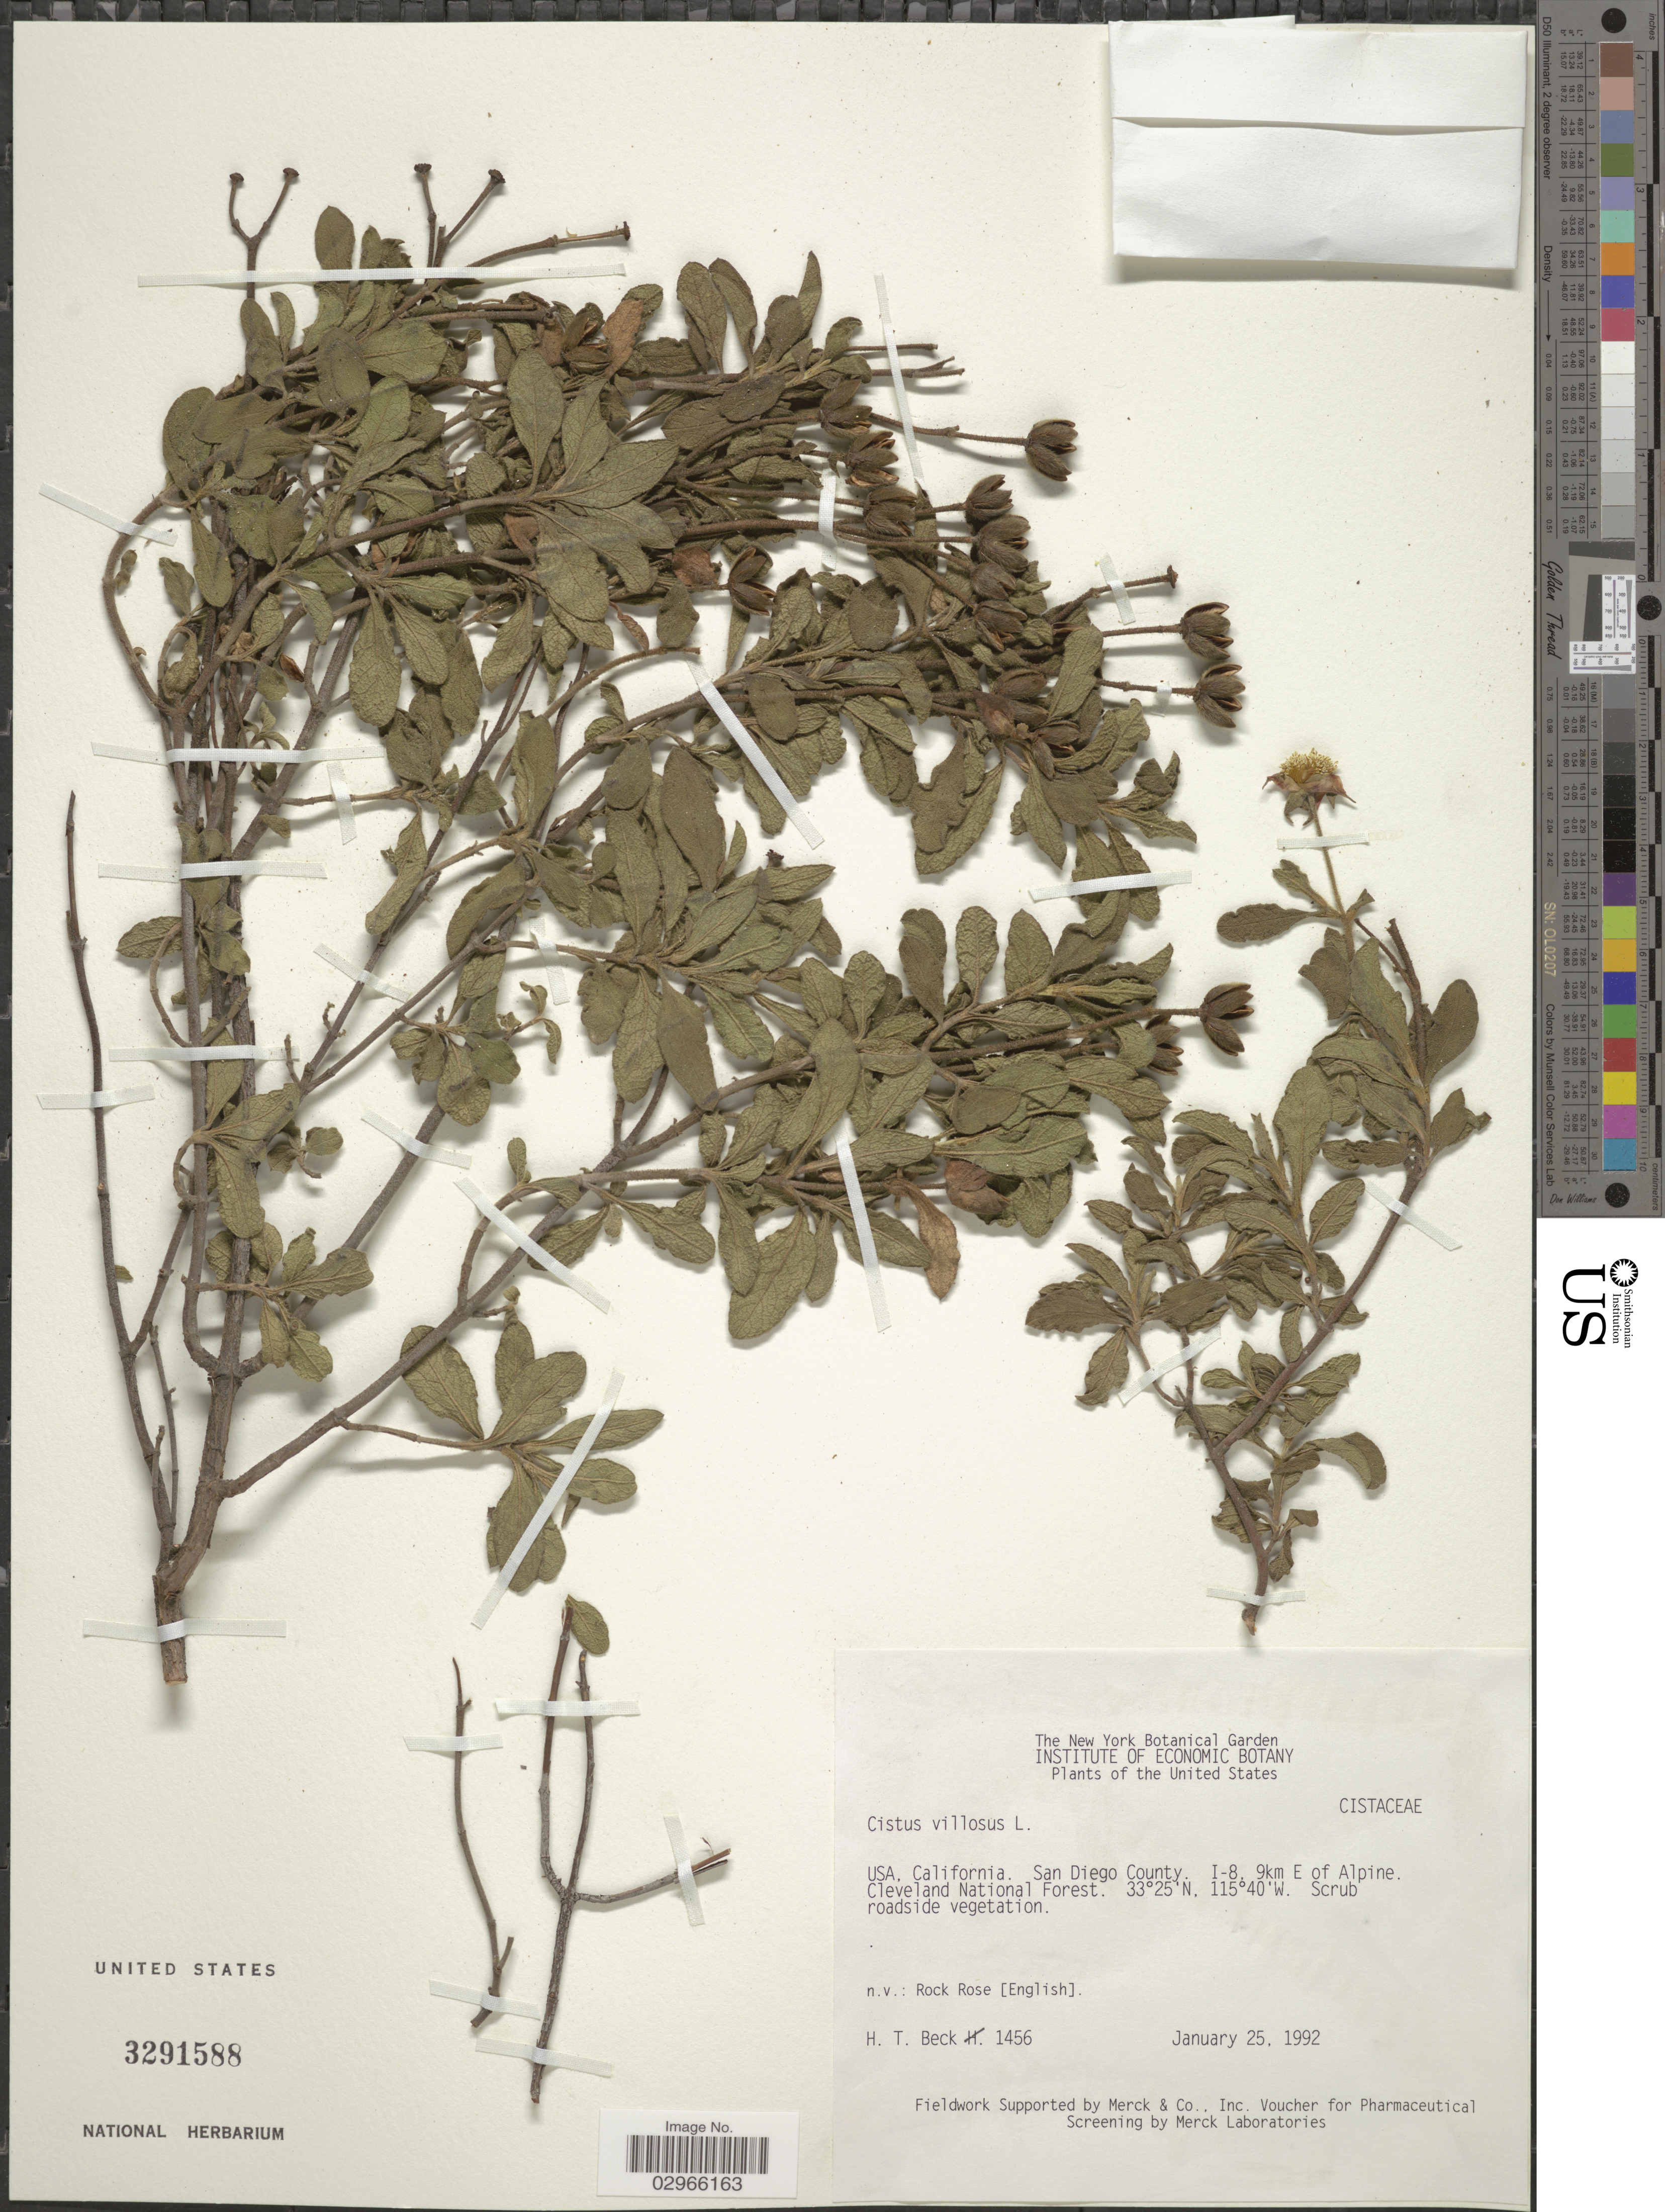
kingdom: Plantae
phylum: Tracheophyta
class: Magnoliopsida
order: Malvales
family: Cistaceae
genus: Cistus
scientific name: Cistus villosus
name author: L.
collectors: H. T. Beck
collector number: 1456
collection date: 1992-01-25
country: United States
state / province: California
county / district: San Diego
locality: San Diego County. I-8, 9km E of Alpine. Cleveland National Forest.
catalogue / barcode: US 3291588